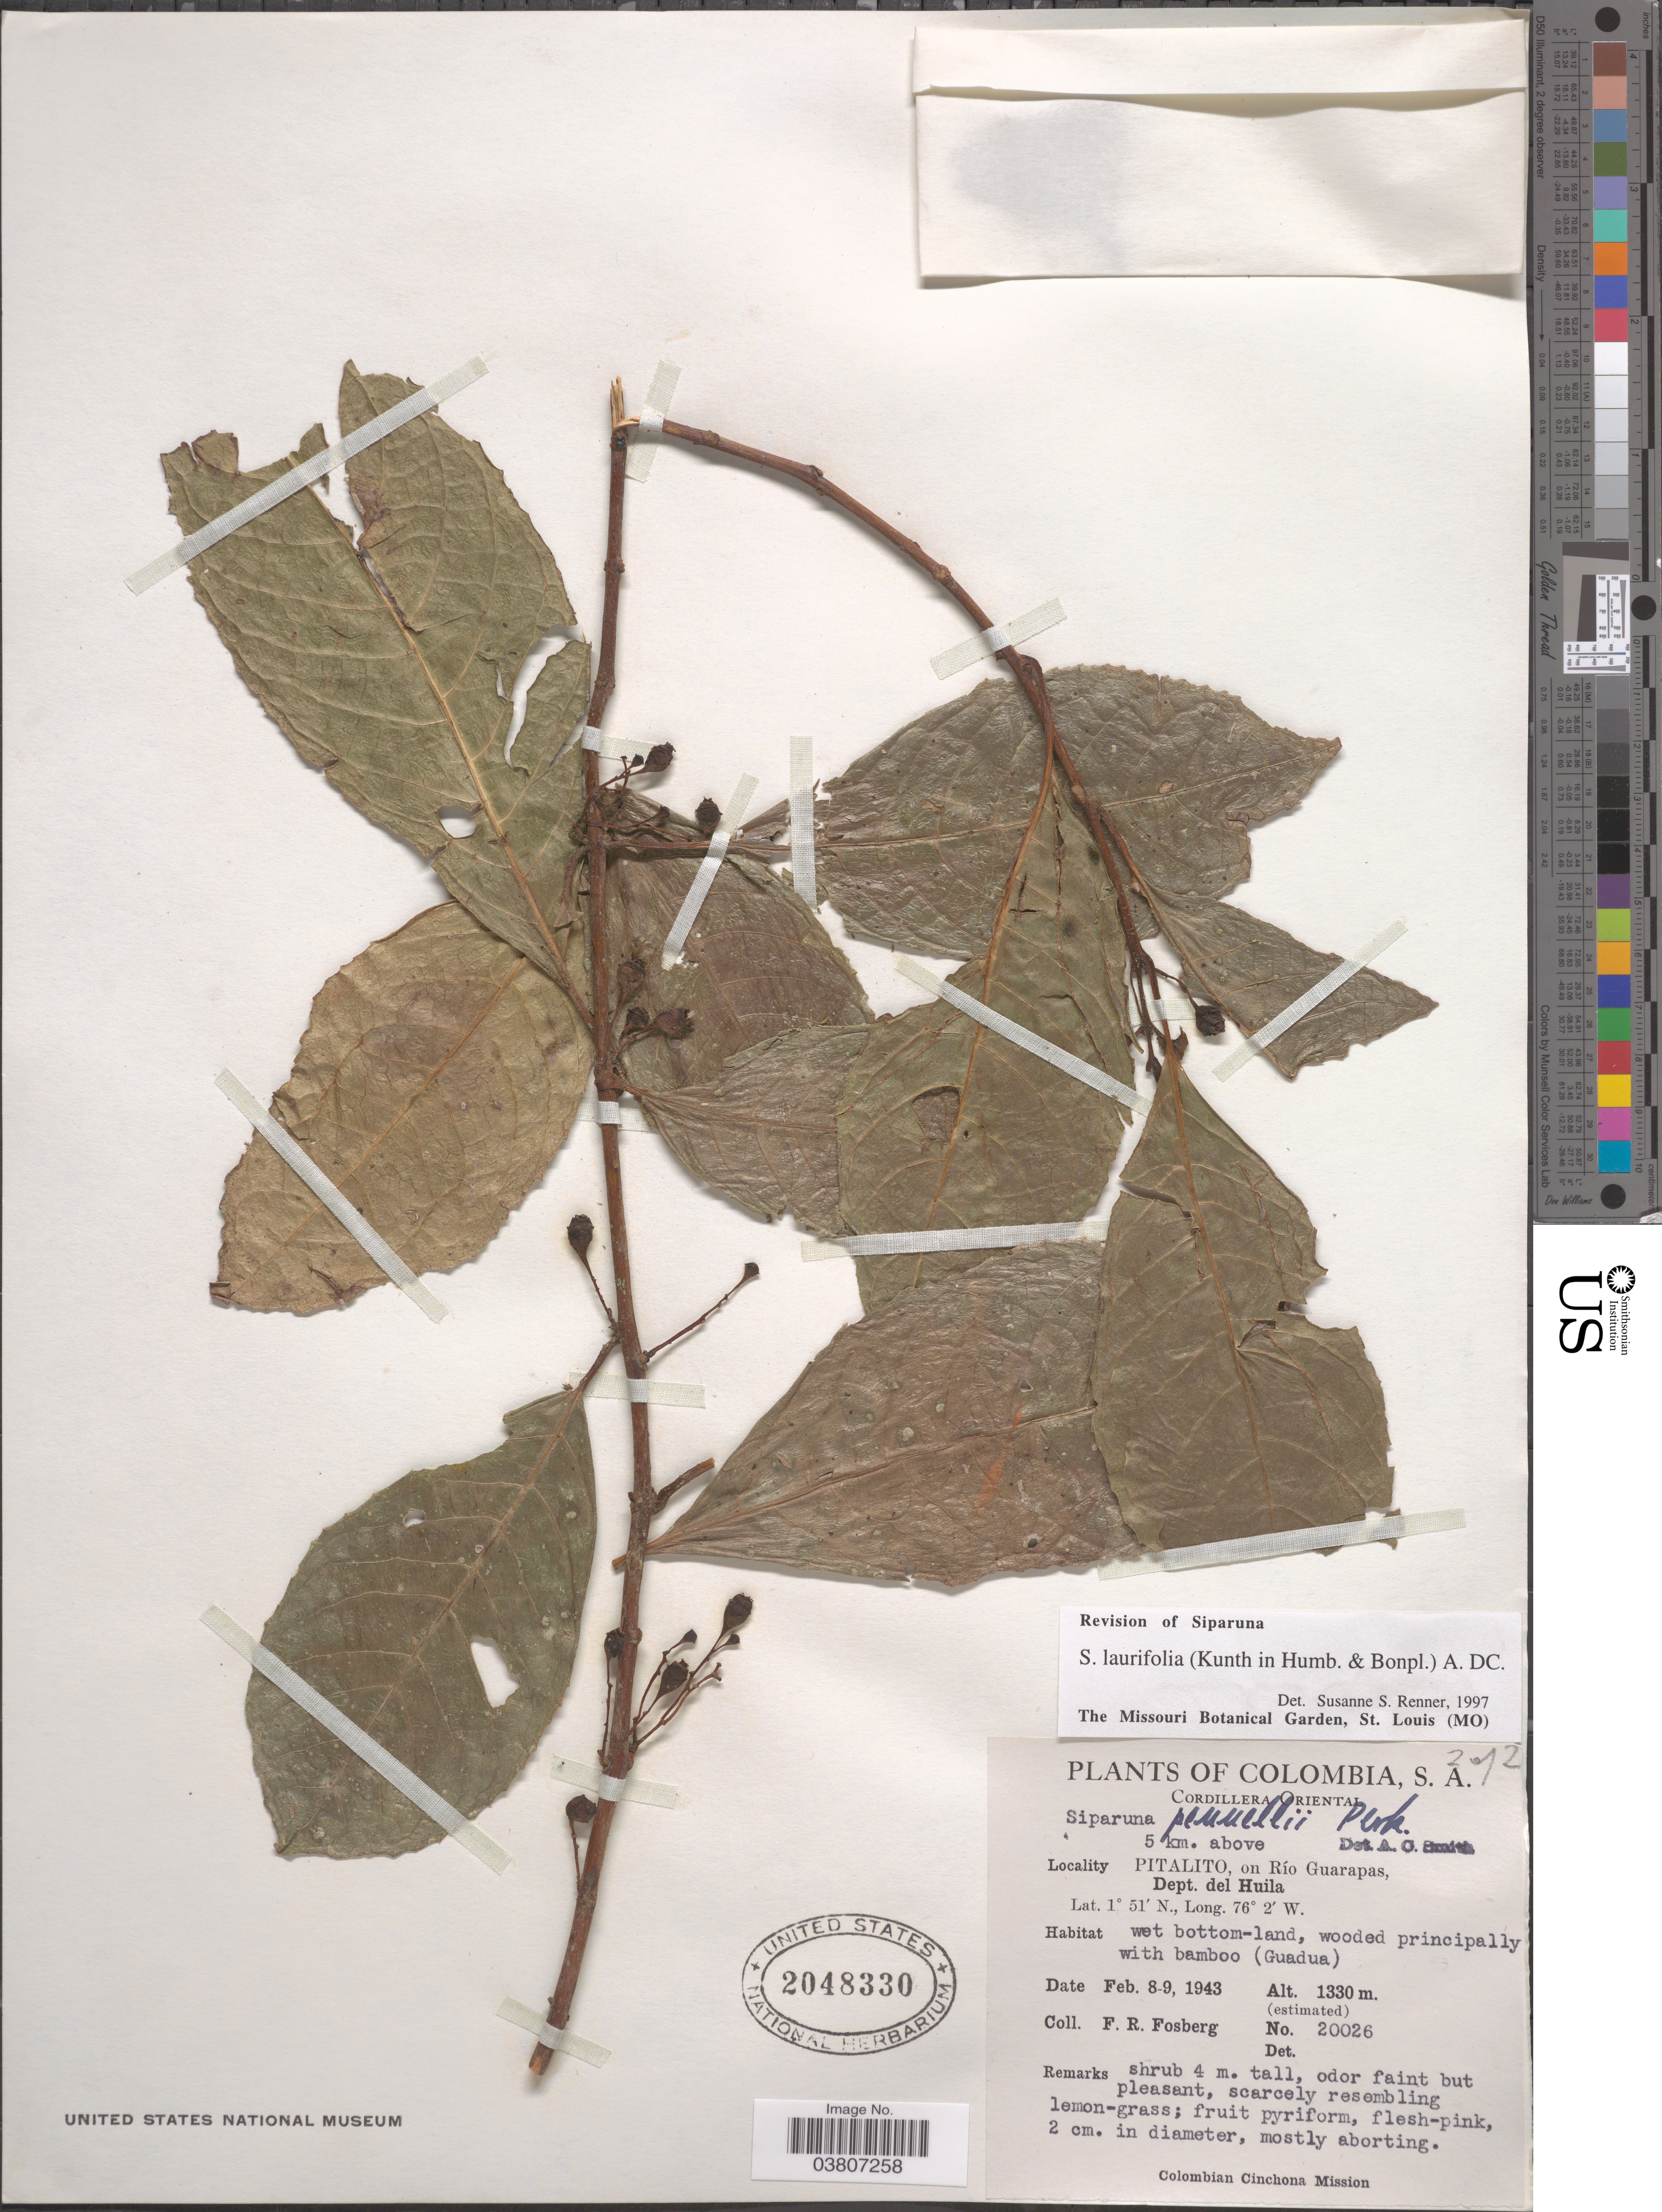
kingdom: Plantae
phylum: Tracheophyta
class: Magnoliopsida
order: Laurales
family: Siparunaceae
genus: Siparuna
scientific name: Siparuna laurifolia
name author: (Kunth) A. DC.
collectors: F. R. Fosberg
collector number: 20026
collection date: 1943-02-08/1943-02-09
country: Colombia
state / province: Huila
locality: Cordillera Oriental. 5 km. above Pitalito, on Río Guarapas, Dept. del Huila.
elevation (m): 1330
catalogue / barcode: US 2048330